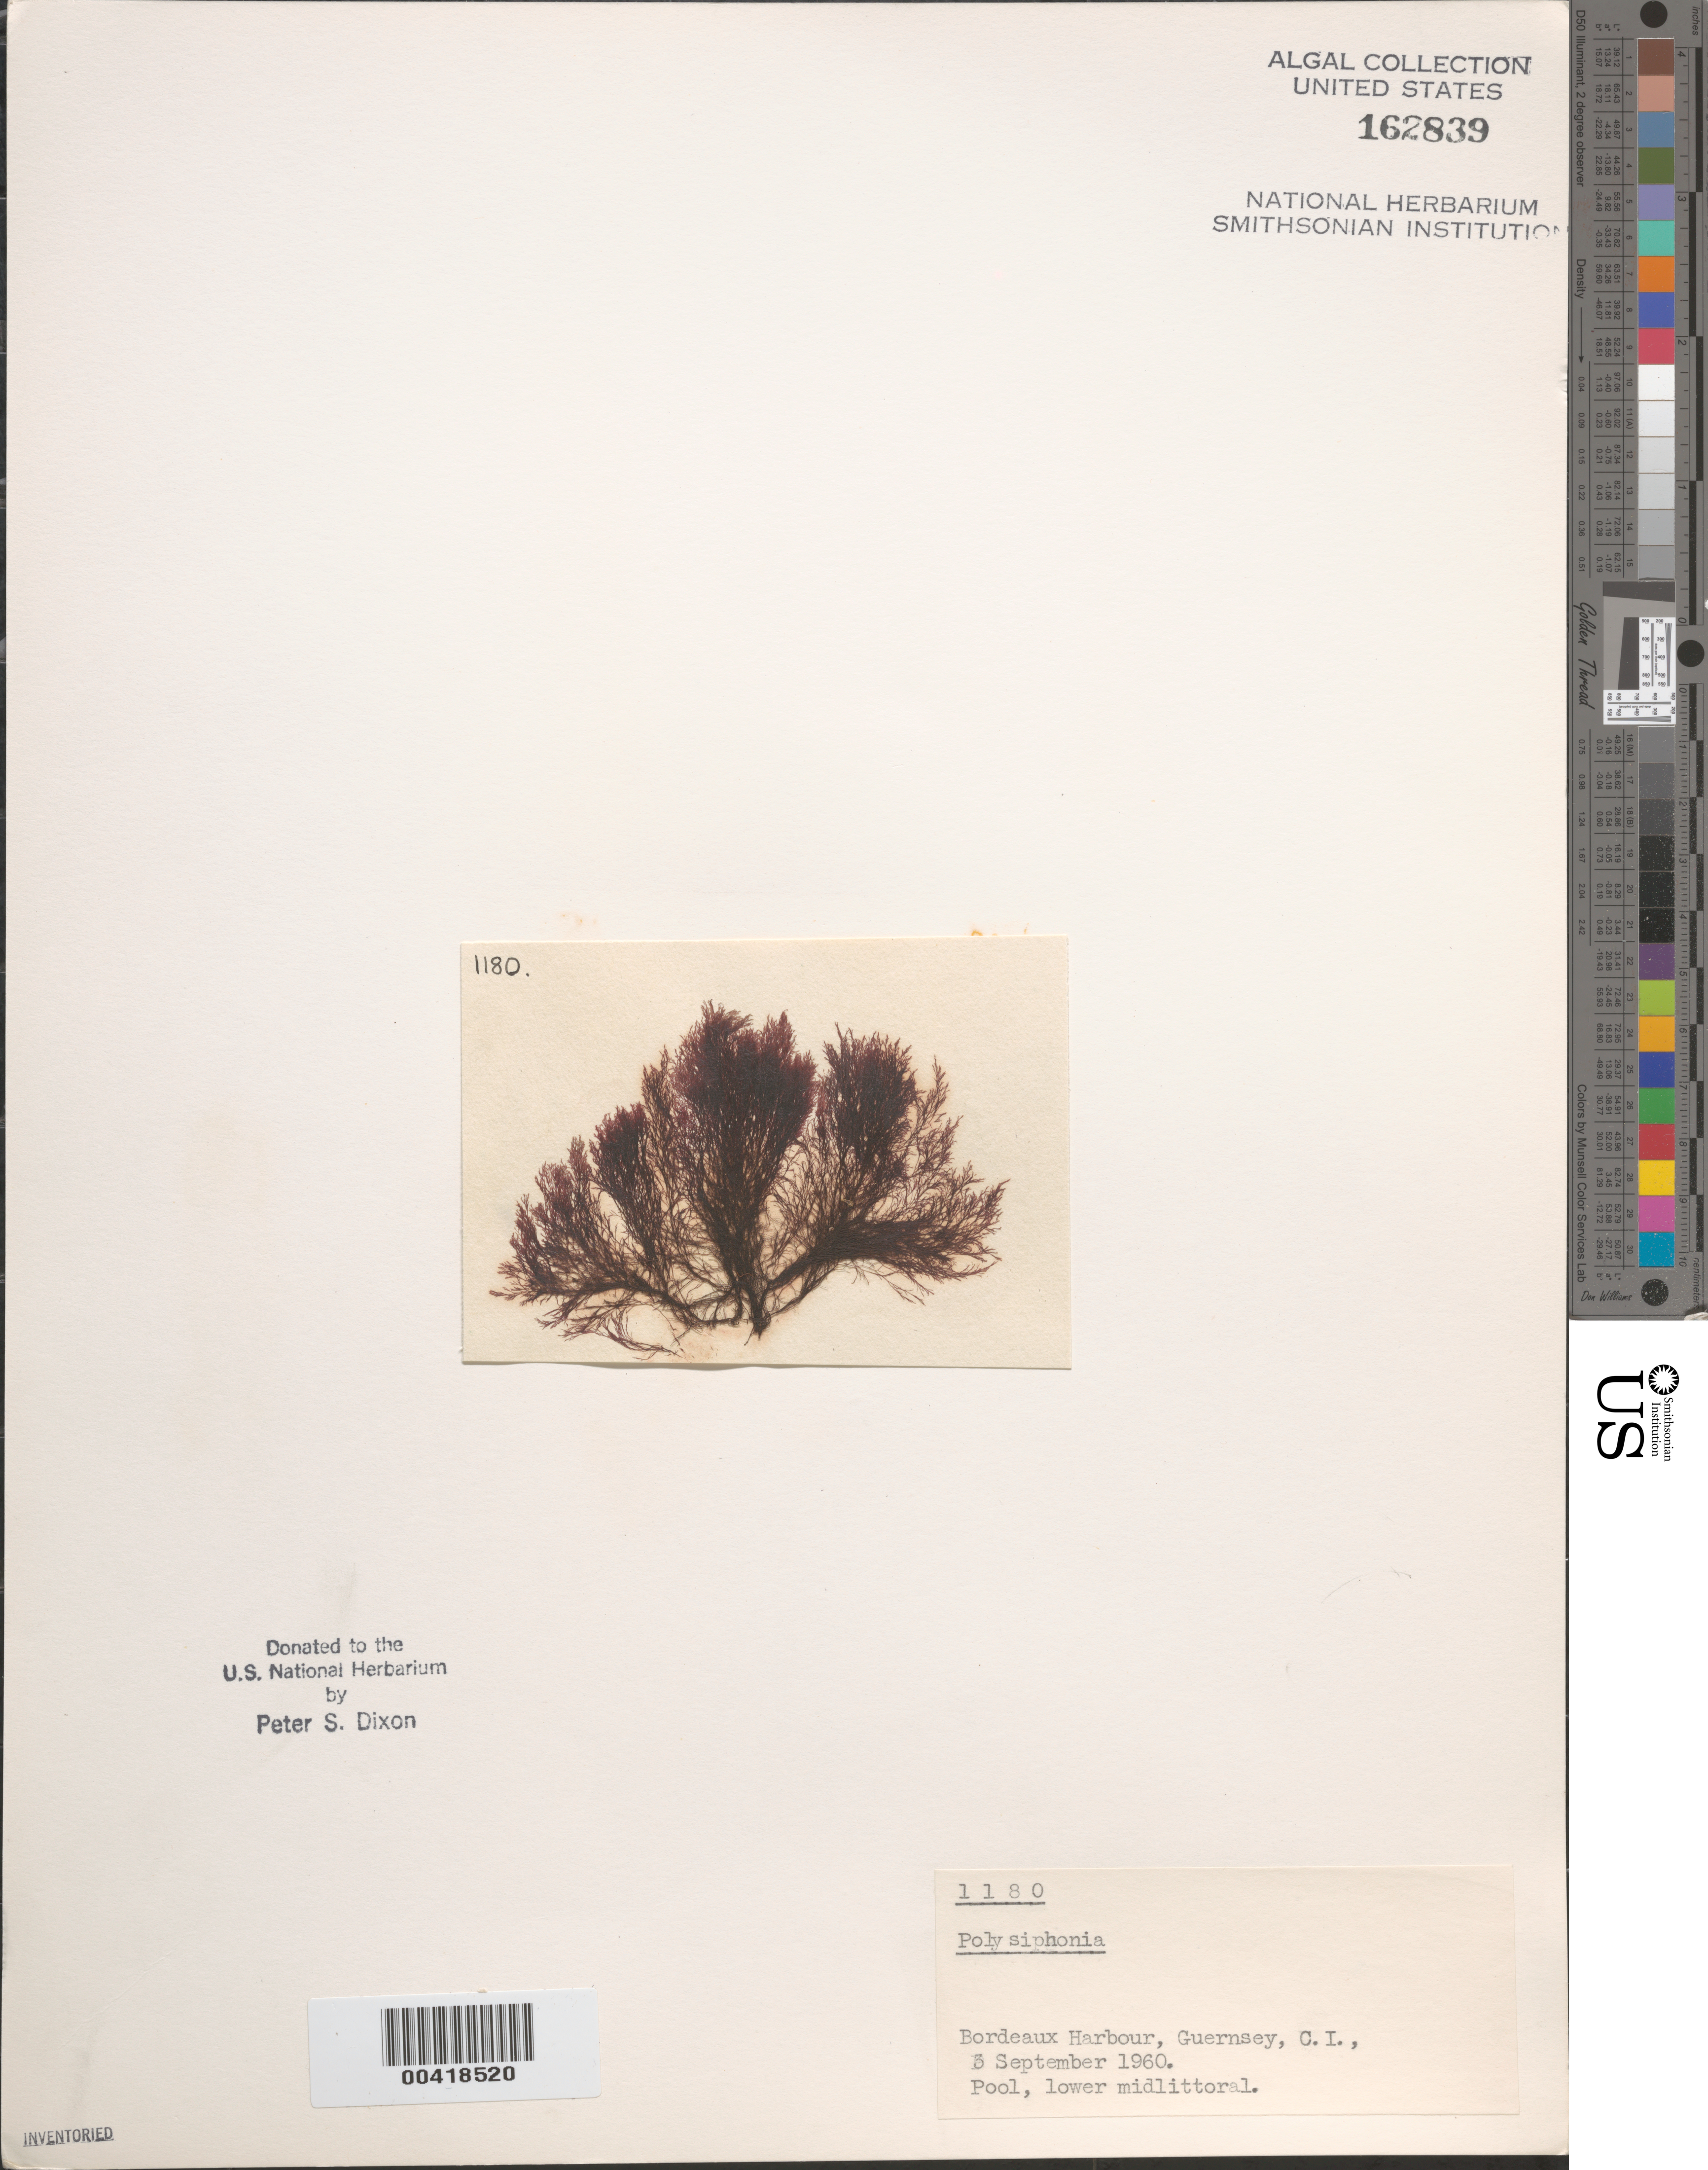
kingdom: Plantae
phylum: Rhodophyta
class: Florideophyceae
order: Ceramiales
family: Rhodomelaceae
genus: Polysiphonia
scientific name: Polysiphonia sp.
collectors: P. S. Dixon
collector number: PSD 1180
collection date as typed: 03 Sep 1960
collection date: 1960-09-03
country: United Kingdom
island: Guernsey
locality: Bordeaux Harbor. Bailiwick of Guernsey.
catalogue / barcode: US 162839